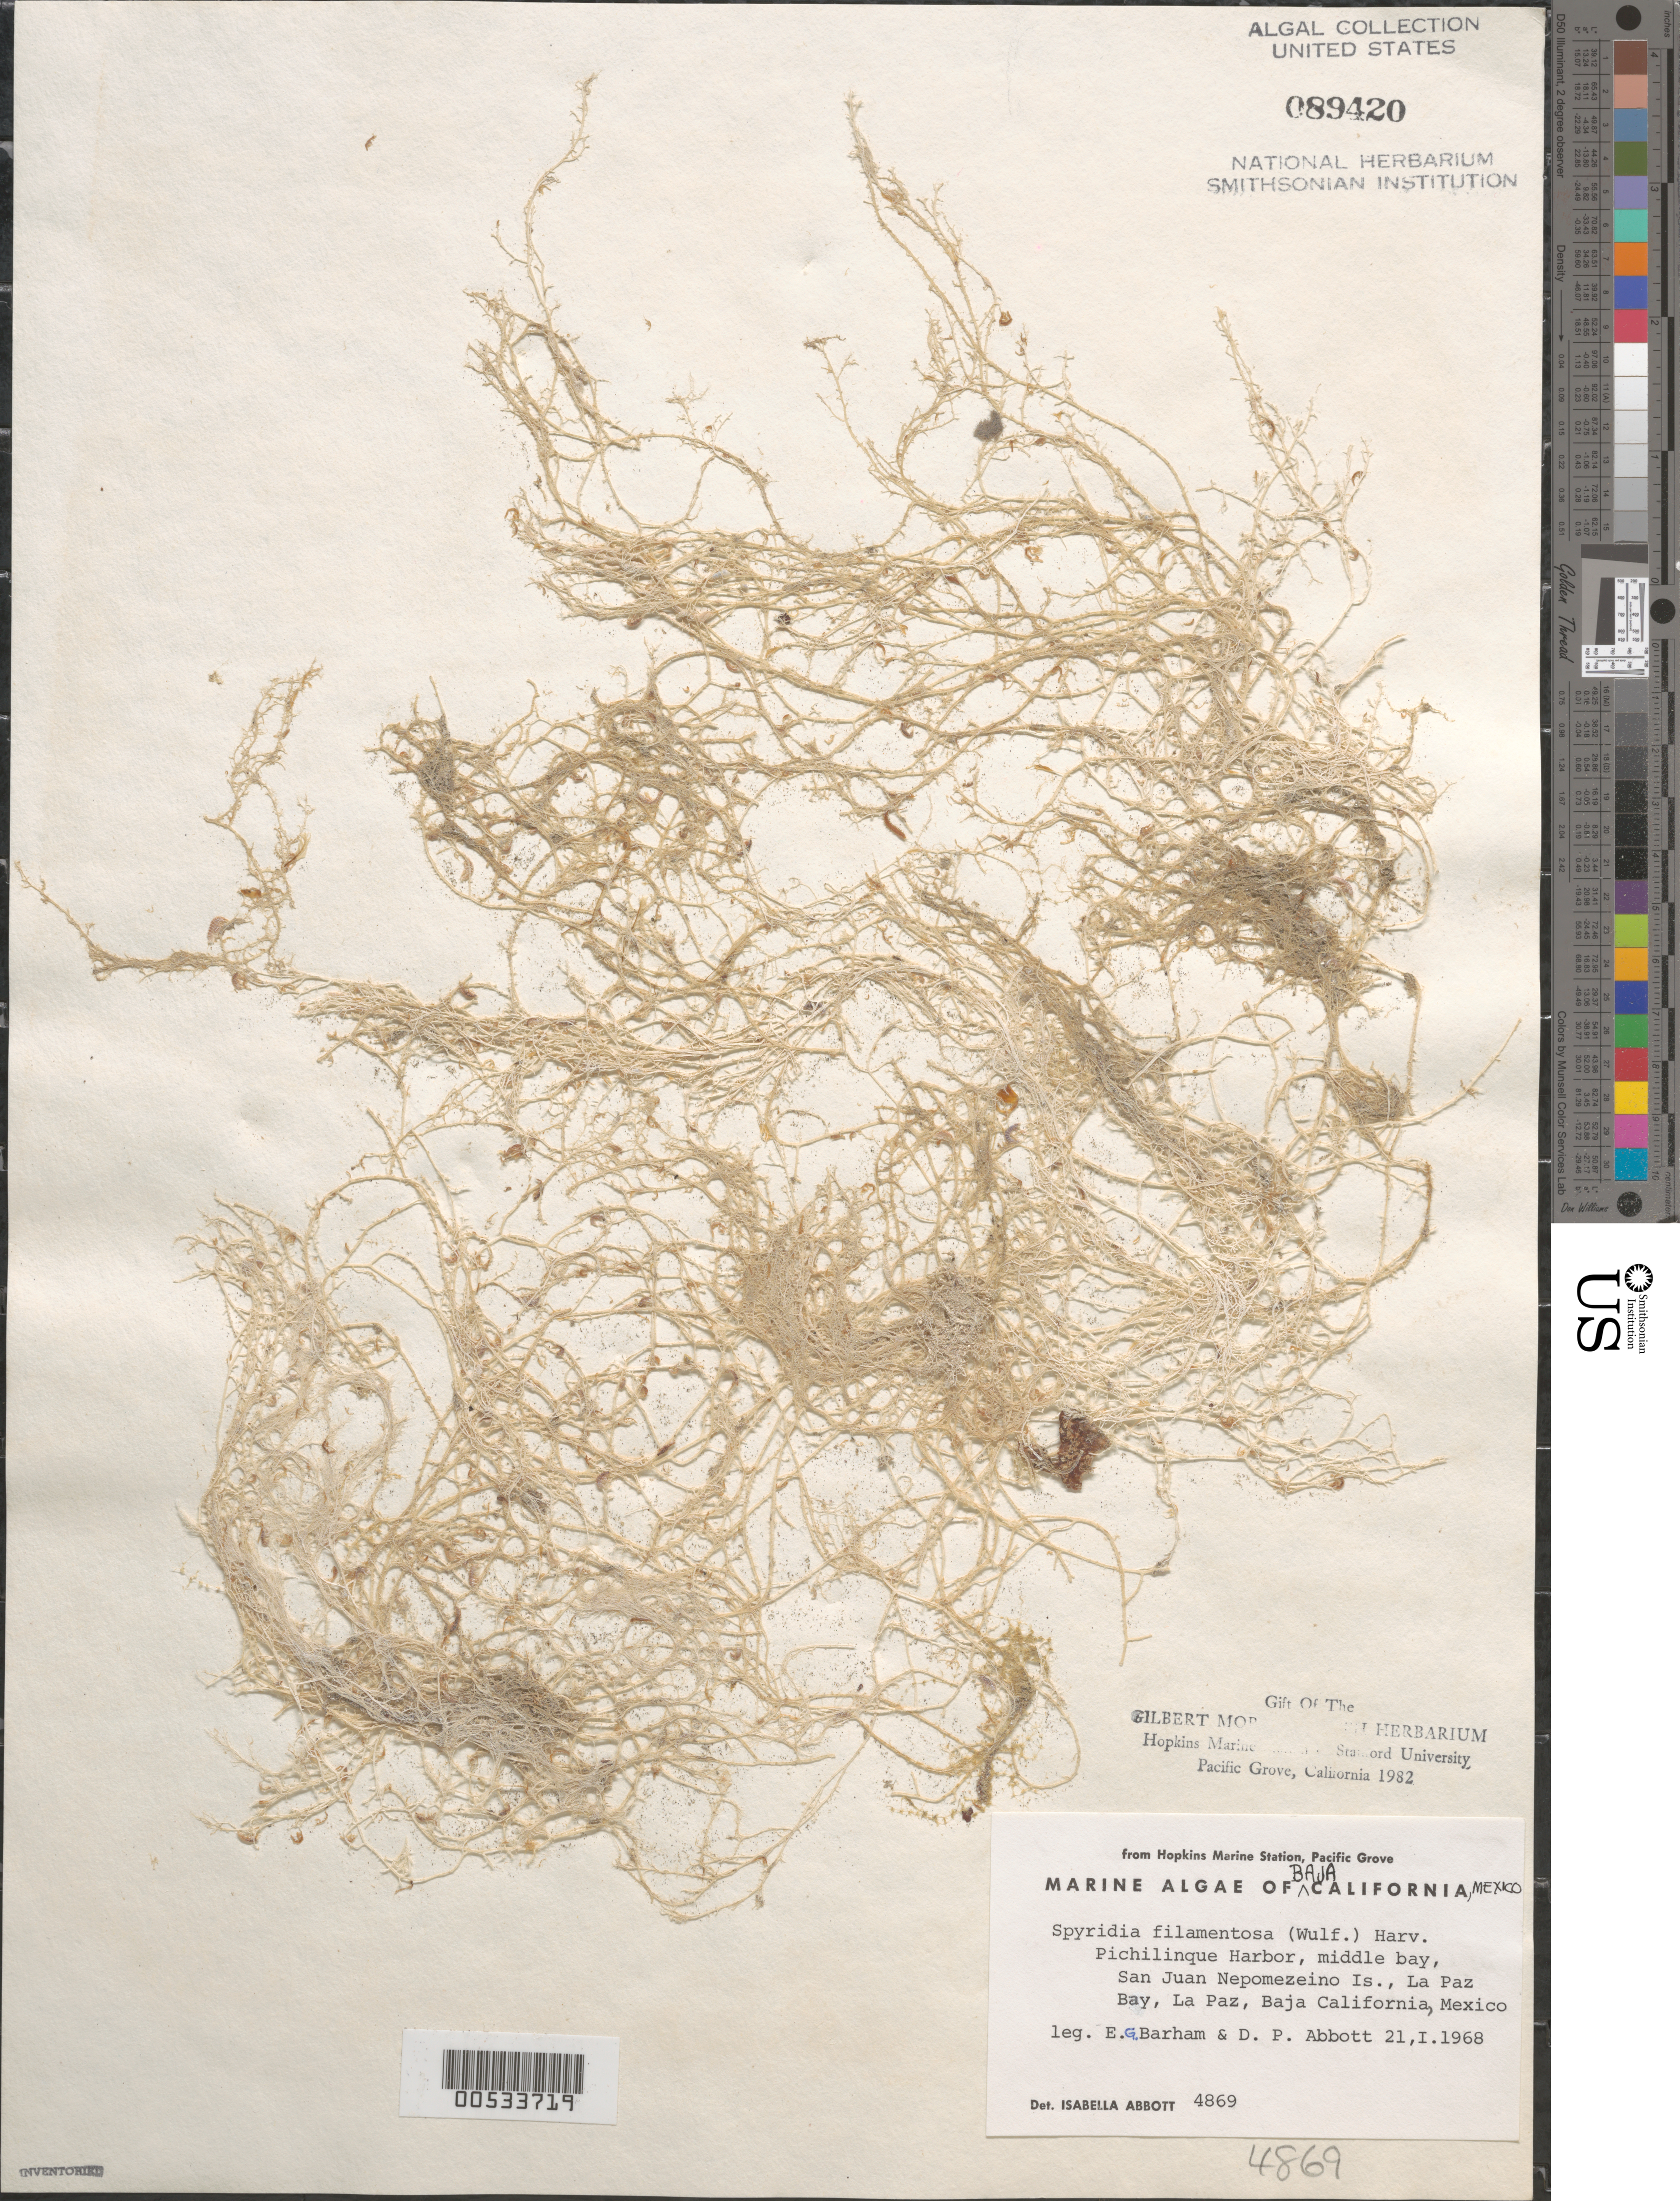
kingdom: Plantae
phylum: Rhodophyta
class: Florideophyceae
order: Ceramiales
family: Spyridiaceae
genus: Spyridia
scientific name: Spyridia filamentosa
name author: (Wulfen) Harv.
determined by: Abbott, Isabella A.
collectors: E. Barham & D. P. Abbott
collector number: IAA 4869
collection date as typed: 21 Jan 1968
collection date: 1968-01-21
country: Mexico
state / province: Baja California Sur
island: Isla San Juan Nepomezeino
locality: Bahia de La Paz, La Paz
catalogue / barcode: US 89420